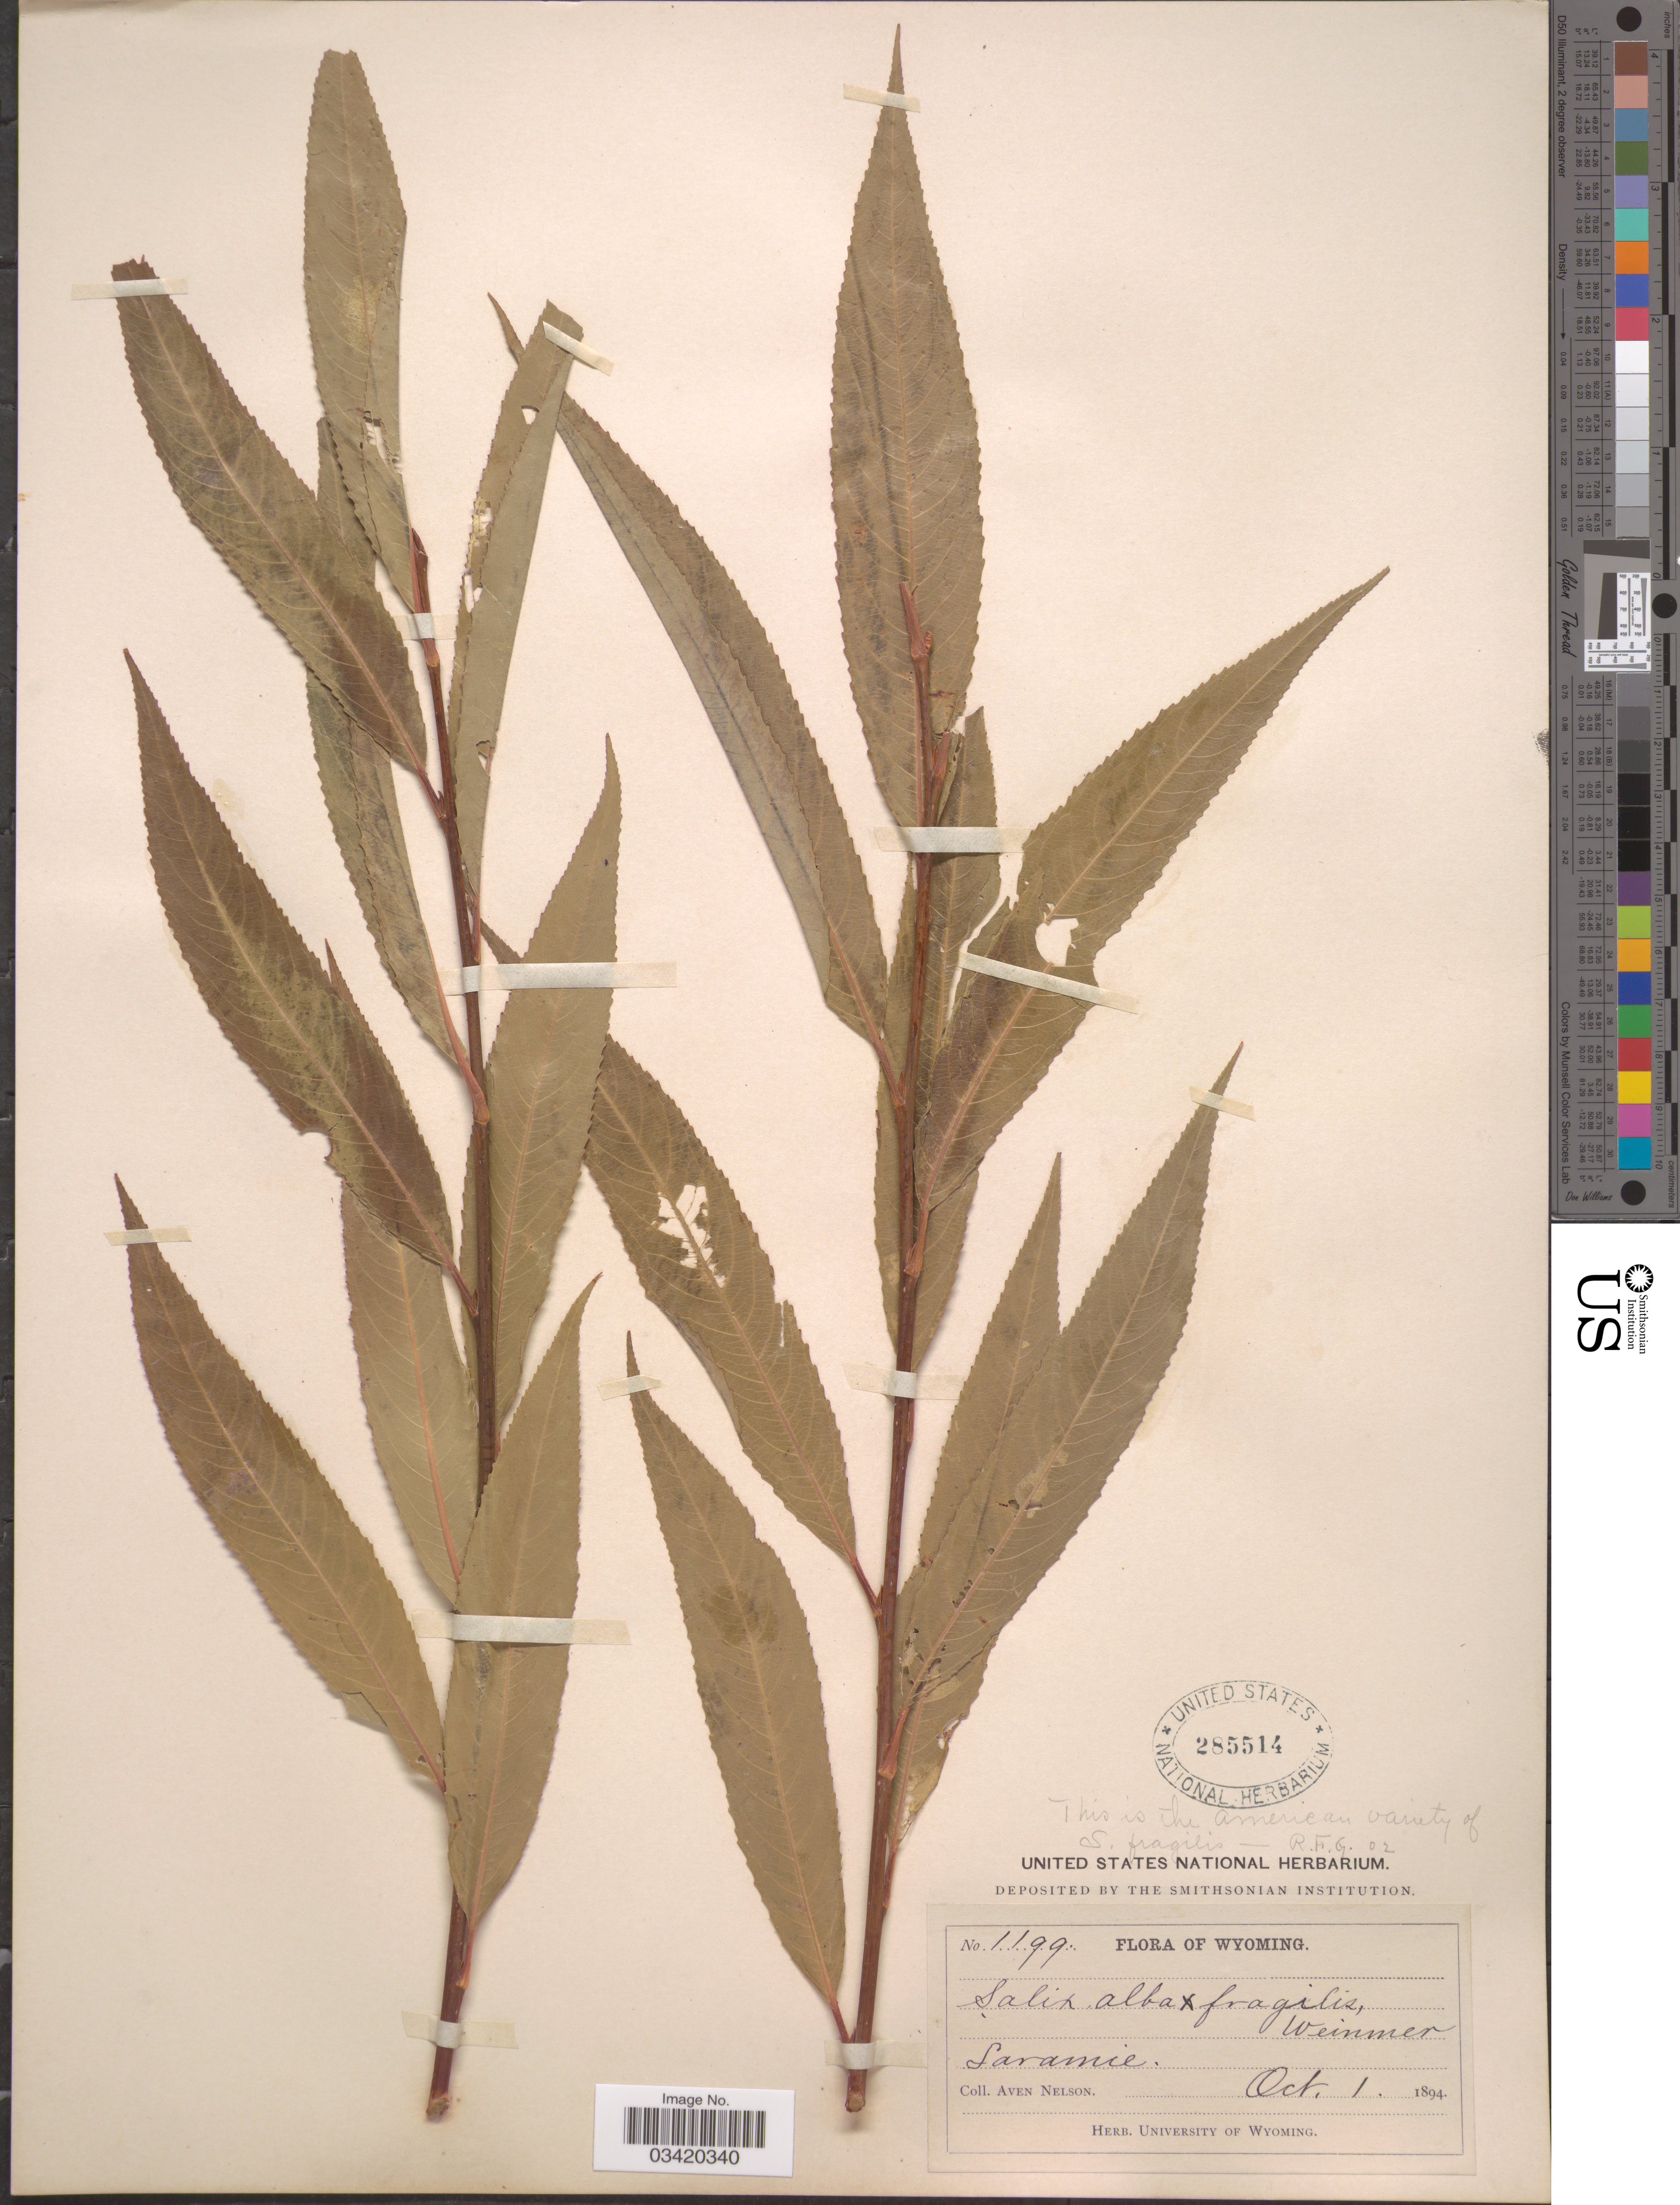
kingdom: Plantae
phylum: Tracheophyta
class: Magnoliopsida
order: Malpighiales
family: Salicaceae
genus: Salix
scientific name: Salix fragilis x S. alba L.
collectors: A. Nelson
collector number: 1199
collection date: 1894-10-01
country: United States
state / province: Wyoming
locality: Laramie.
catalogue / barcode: US 285514